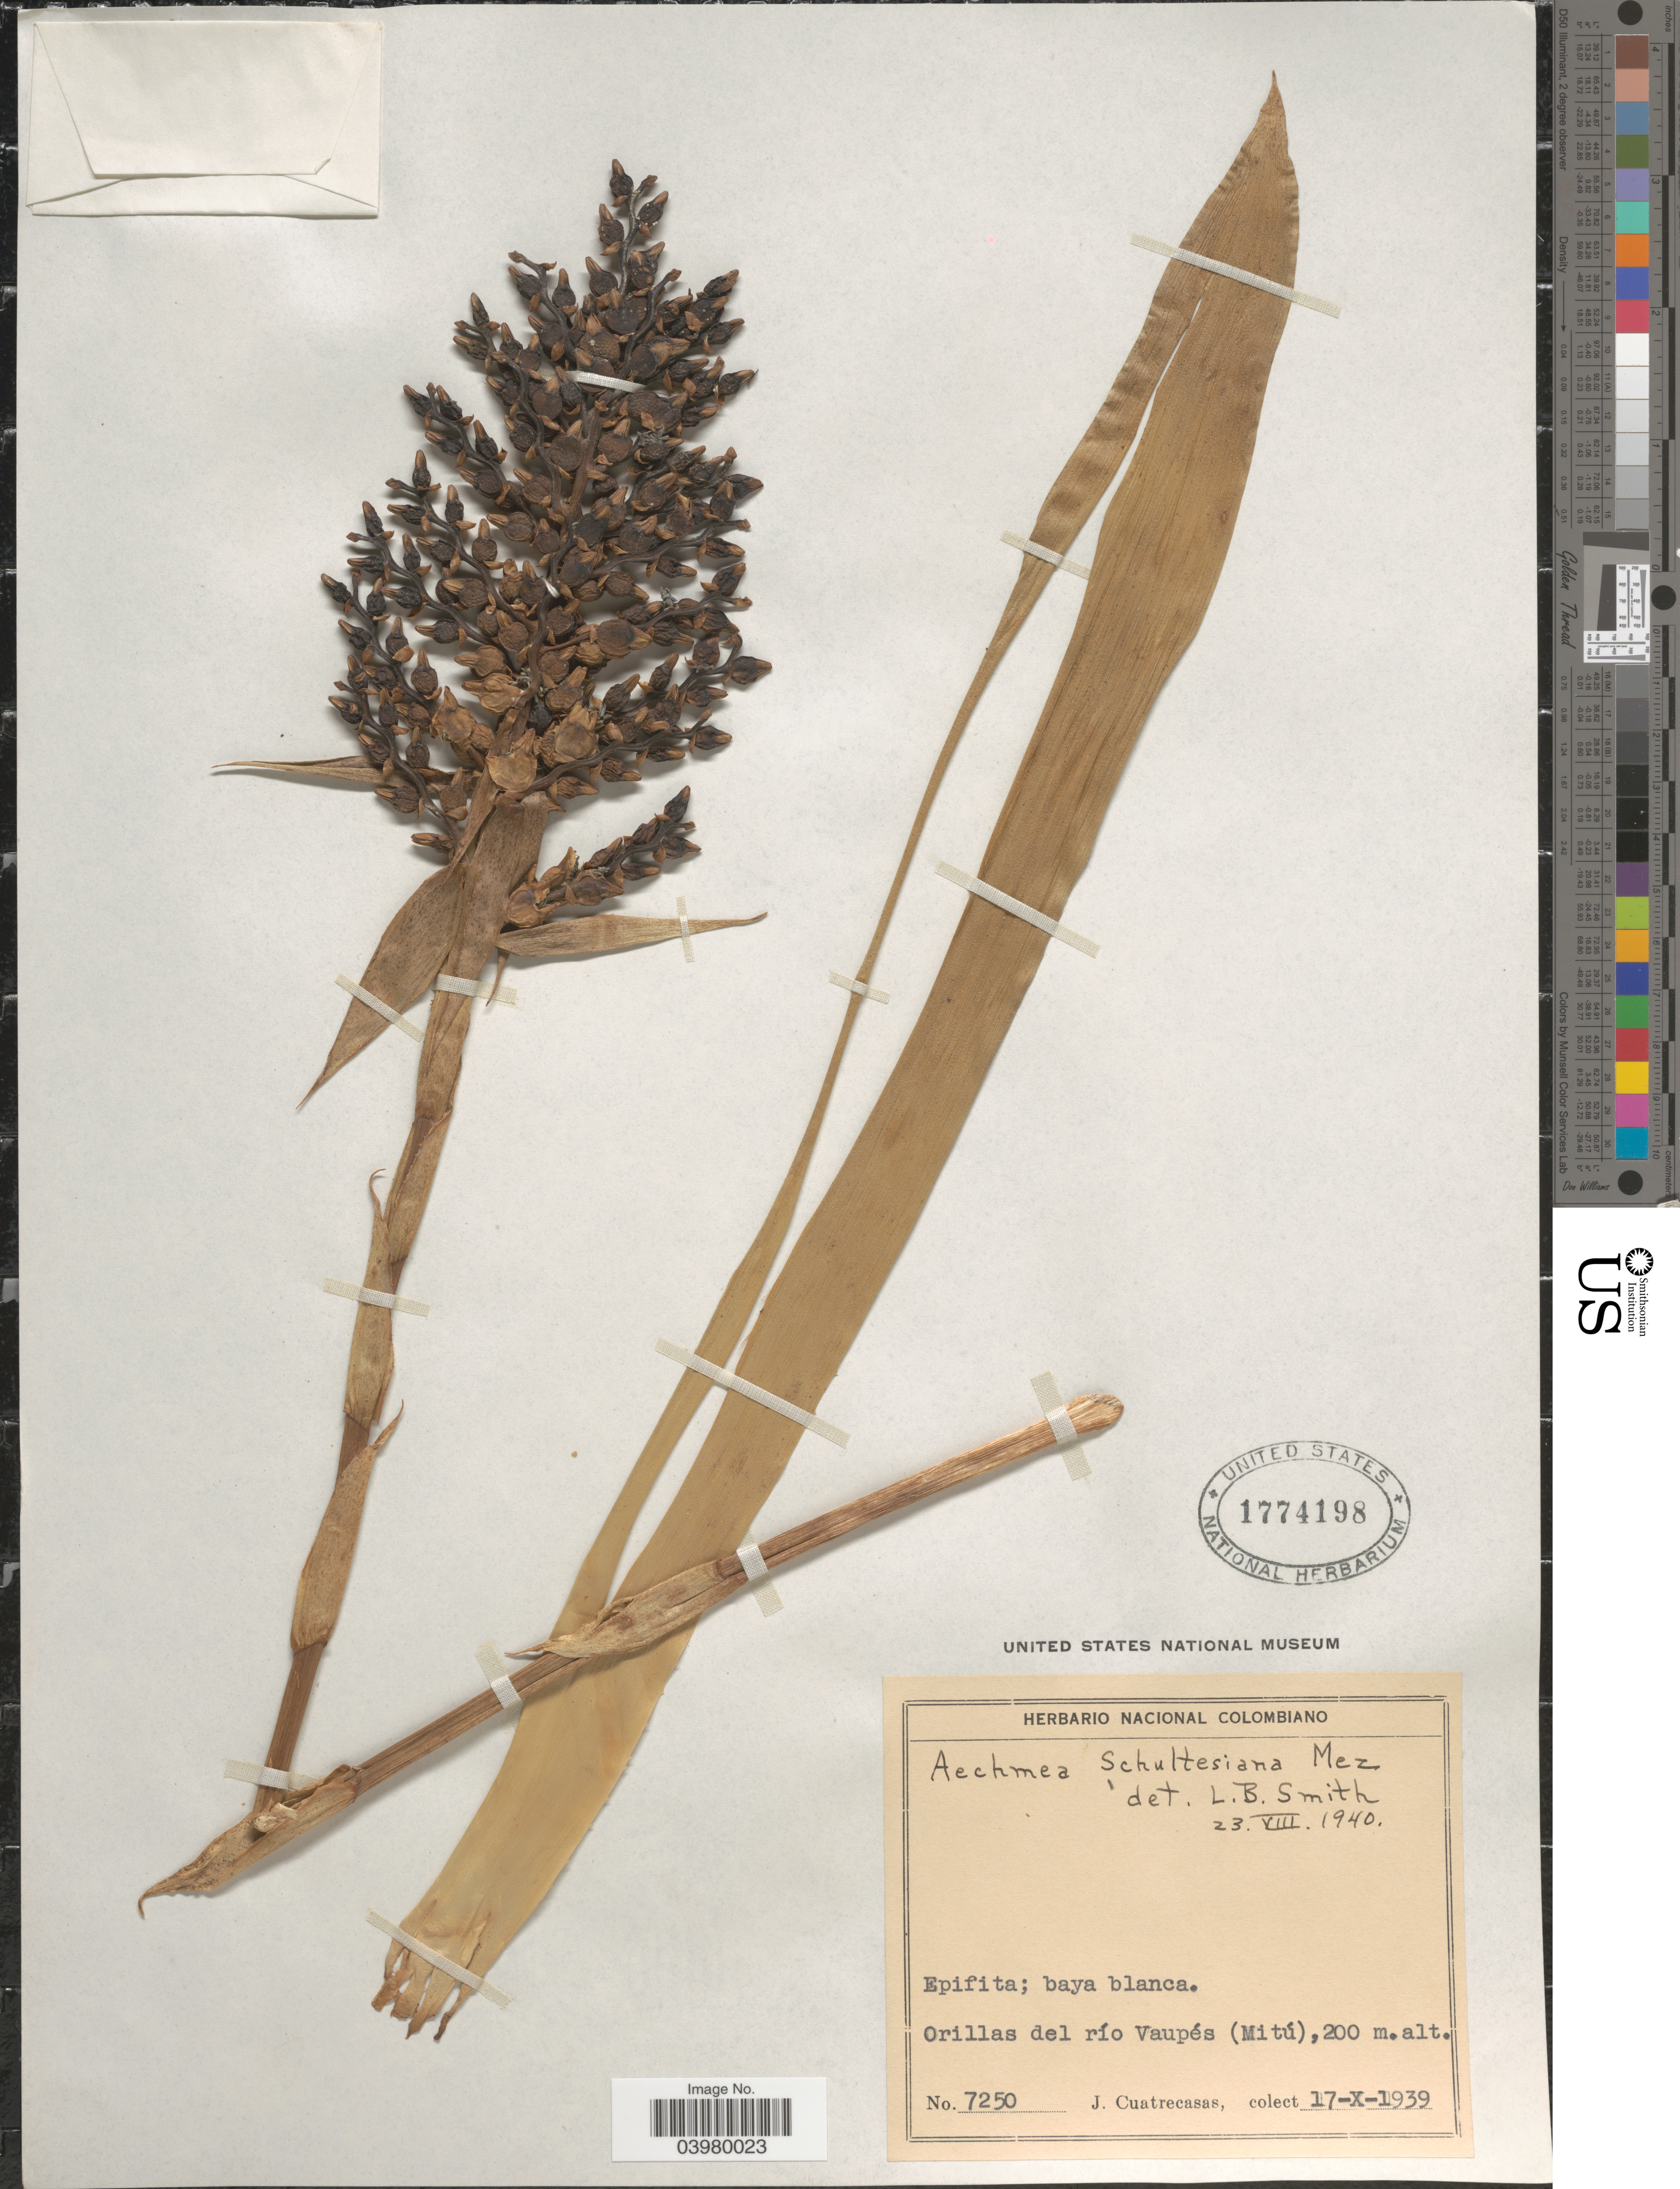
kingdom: Plantae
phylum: Tracheophyta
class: Liliopsida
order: Poales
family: Bromeliaceae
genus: Aechmea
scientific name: Aechmea penduliflora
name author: André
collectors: J. Cuatrecasas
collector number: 7250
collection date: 1939-10-17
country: Colombia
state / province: Vaupés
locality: Orillas del río Vaupés (Mitú).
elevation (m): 200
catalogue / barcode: US 1774198